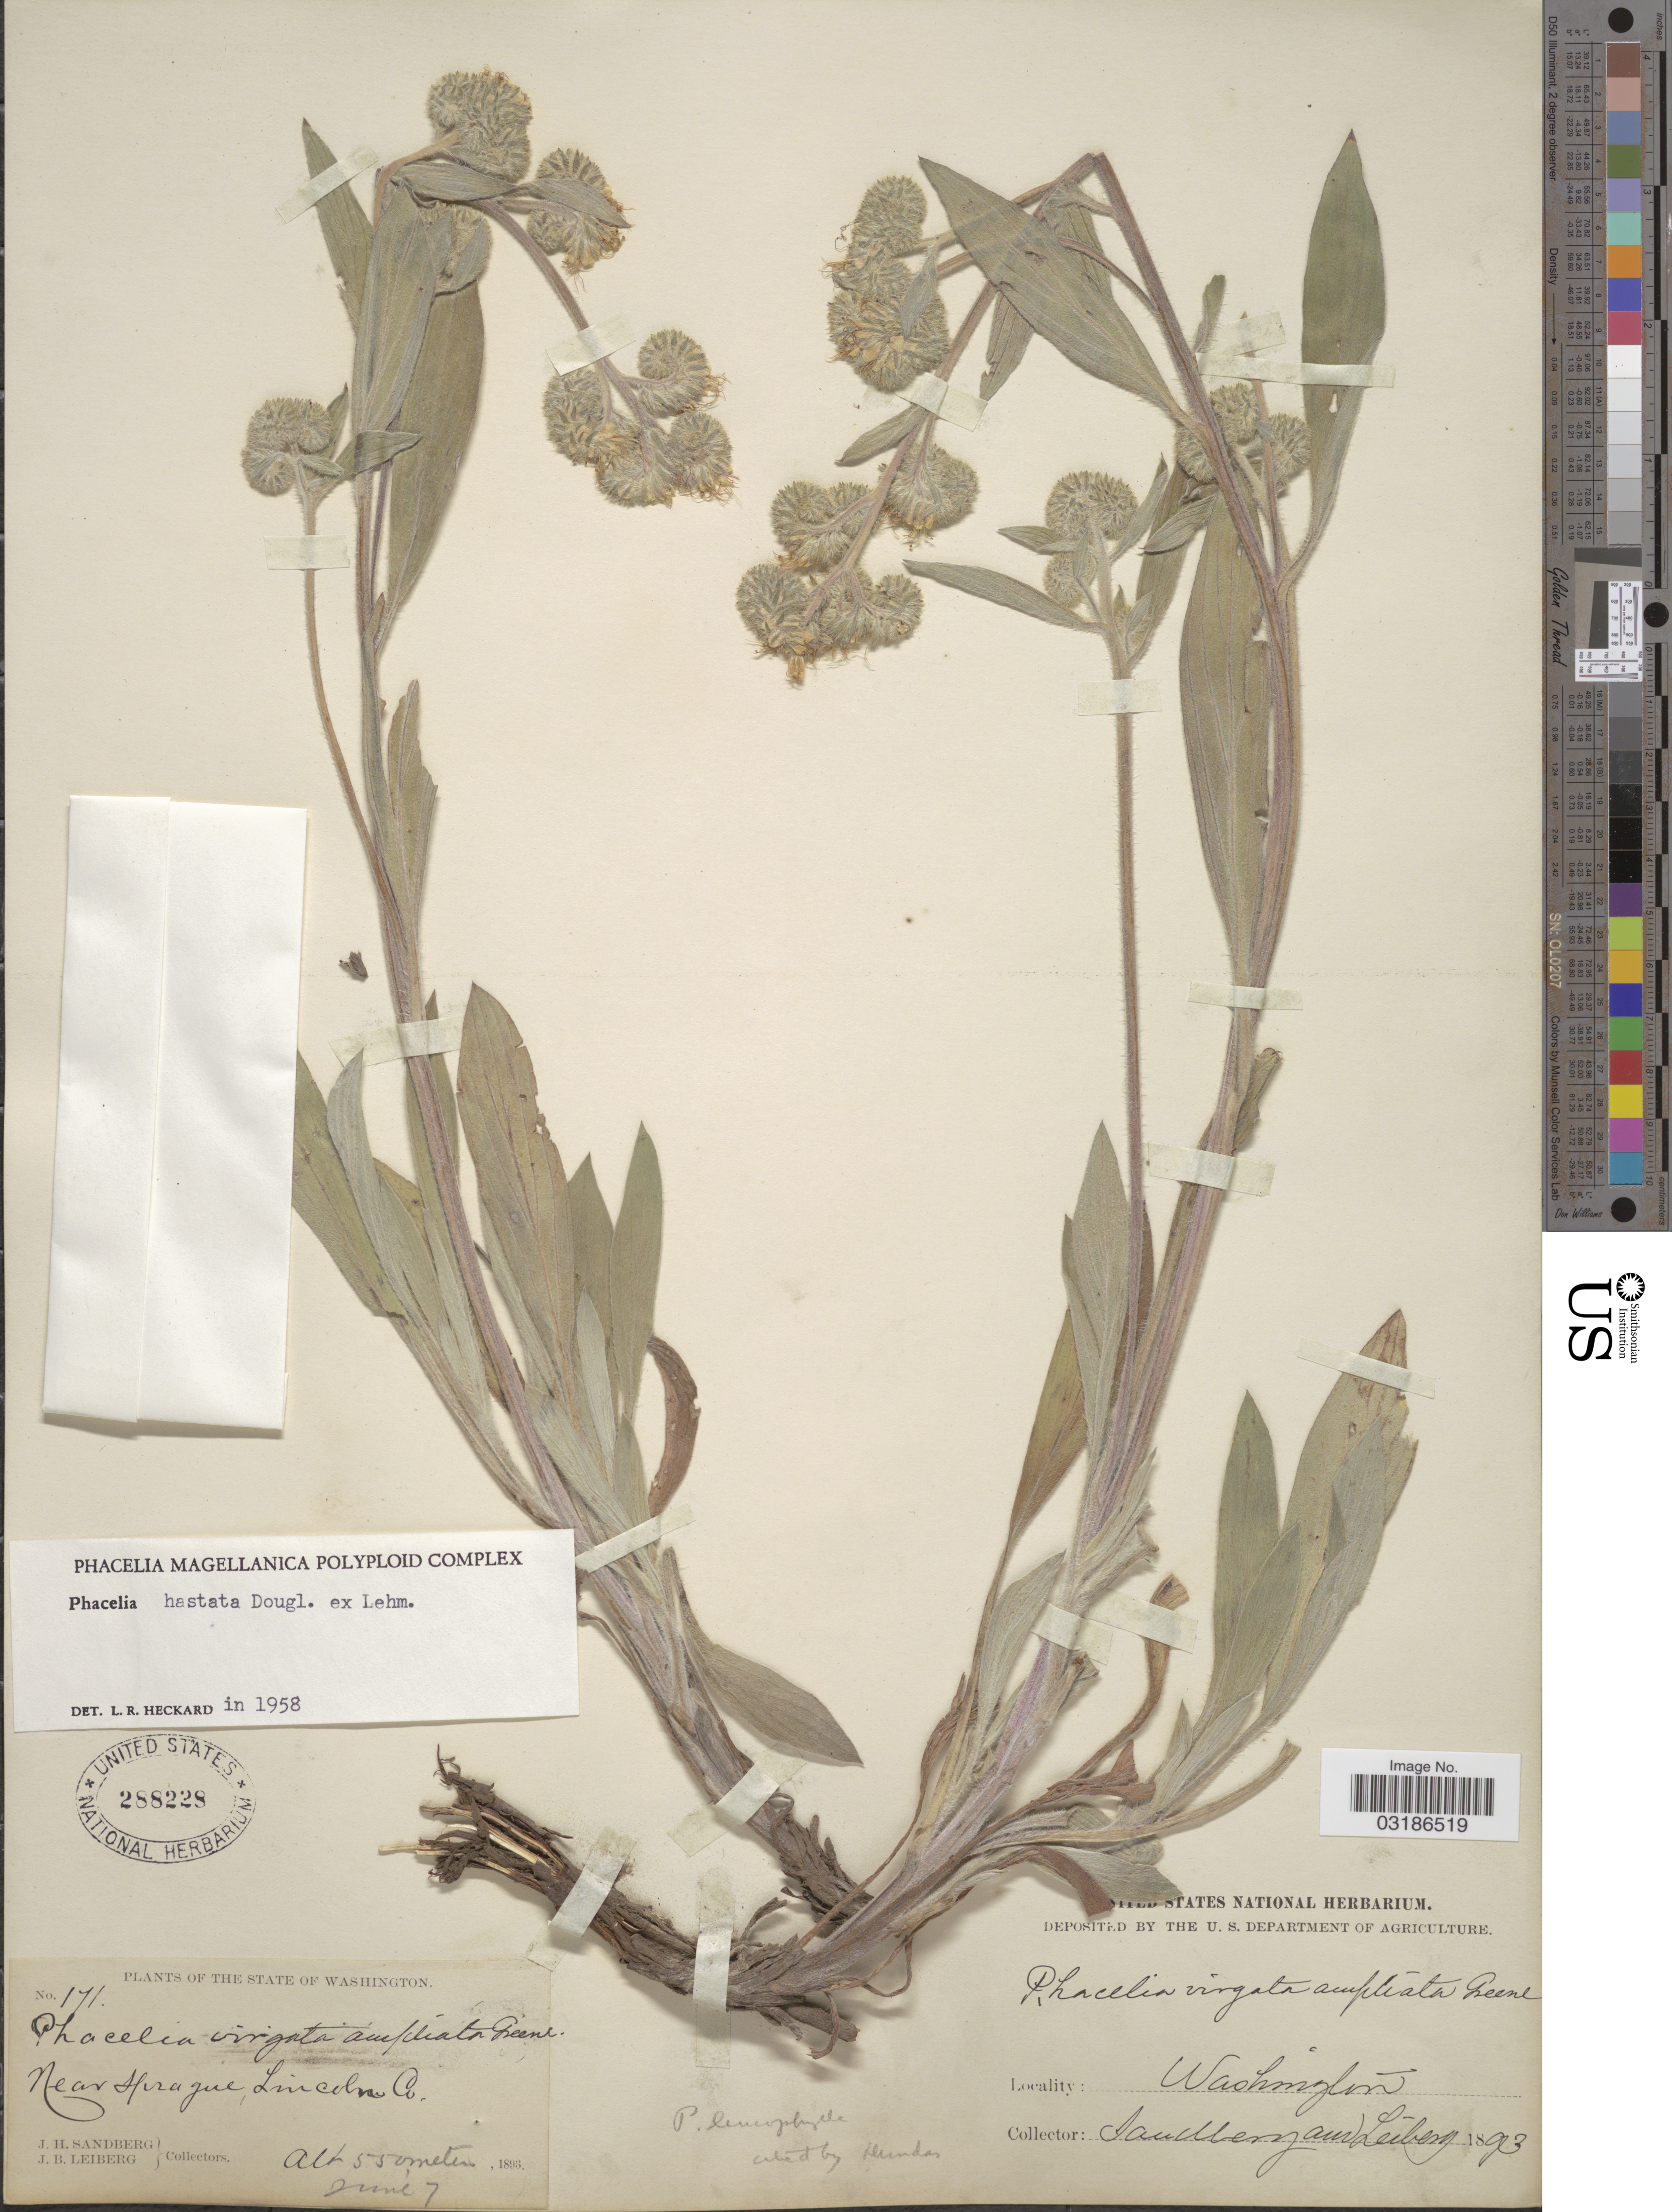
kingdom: Plantae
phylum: Tracheophyta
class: Magnoliopsida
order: Boraginales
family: Hydrophyllaceae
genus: Phacelia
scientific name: Phacelia hastata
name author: Douglas ex Lehm.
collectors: J. H. Sandberg & J. B. Leiberg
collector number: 171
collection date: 1893-06-07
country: United States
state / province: Washington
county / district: Lincoln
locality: Near Sprague, Lincoln Co.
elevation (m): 550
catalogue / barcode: US 288228